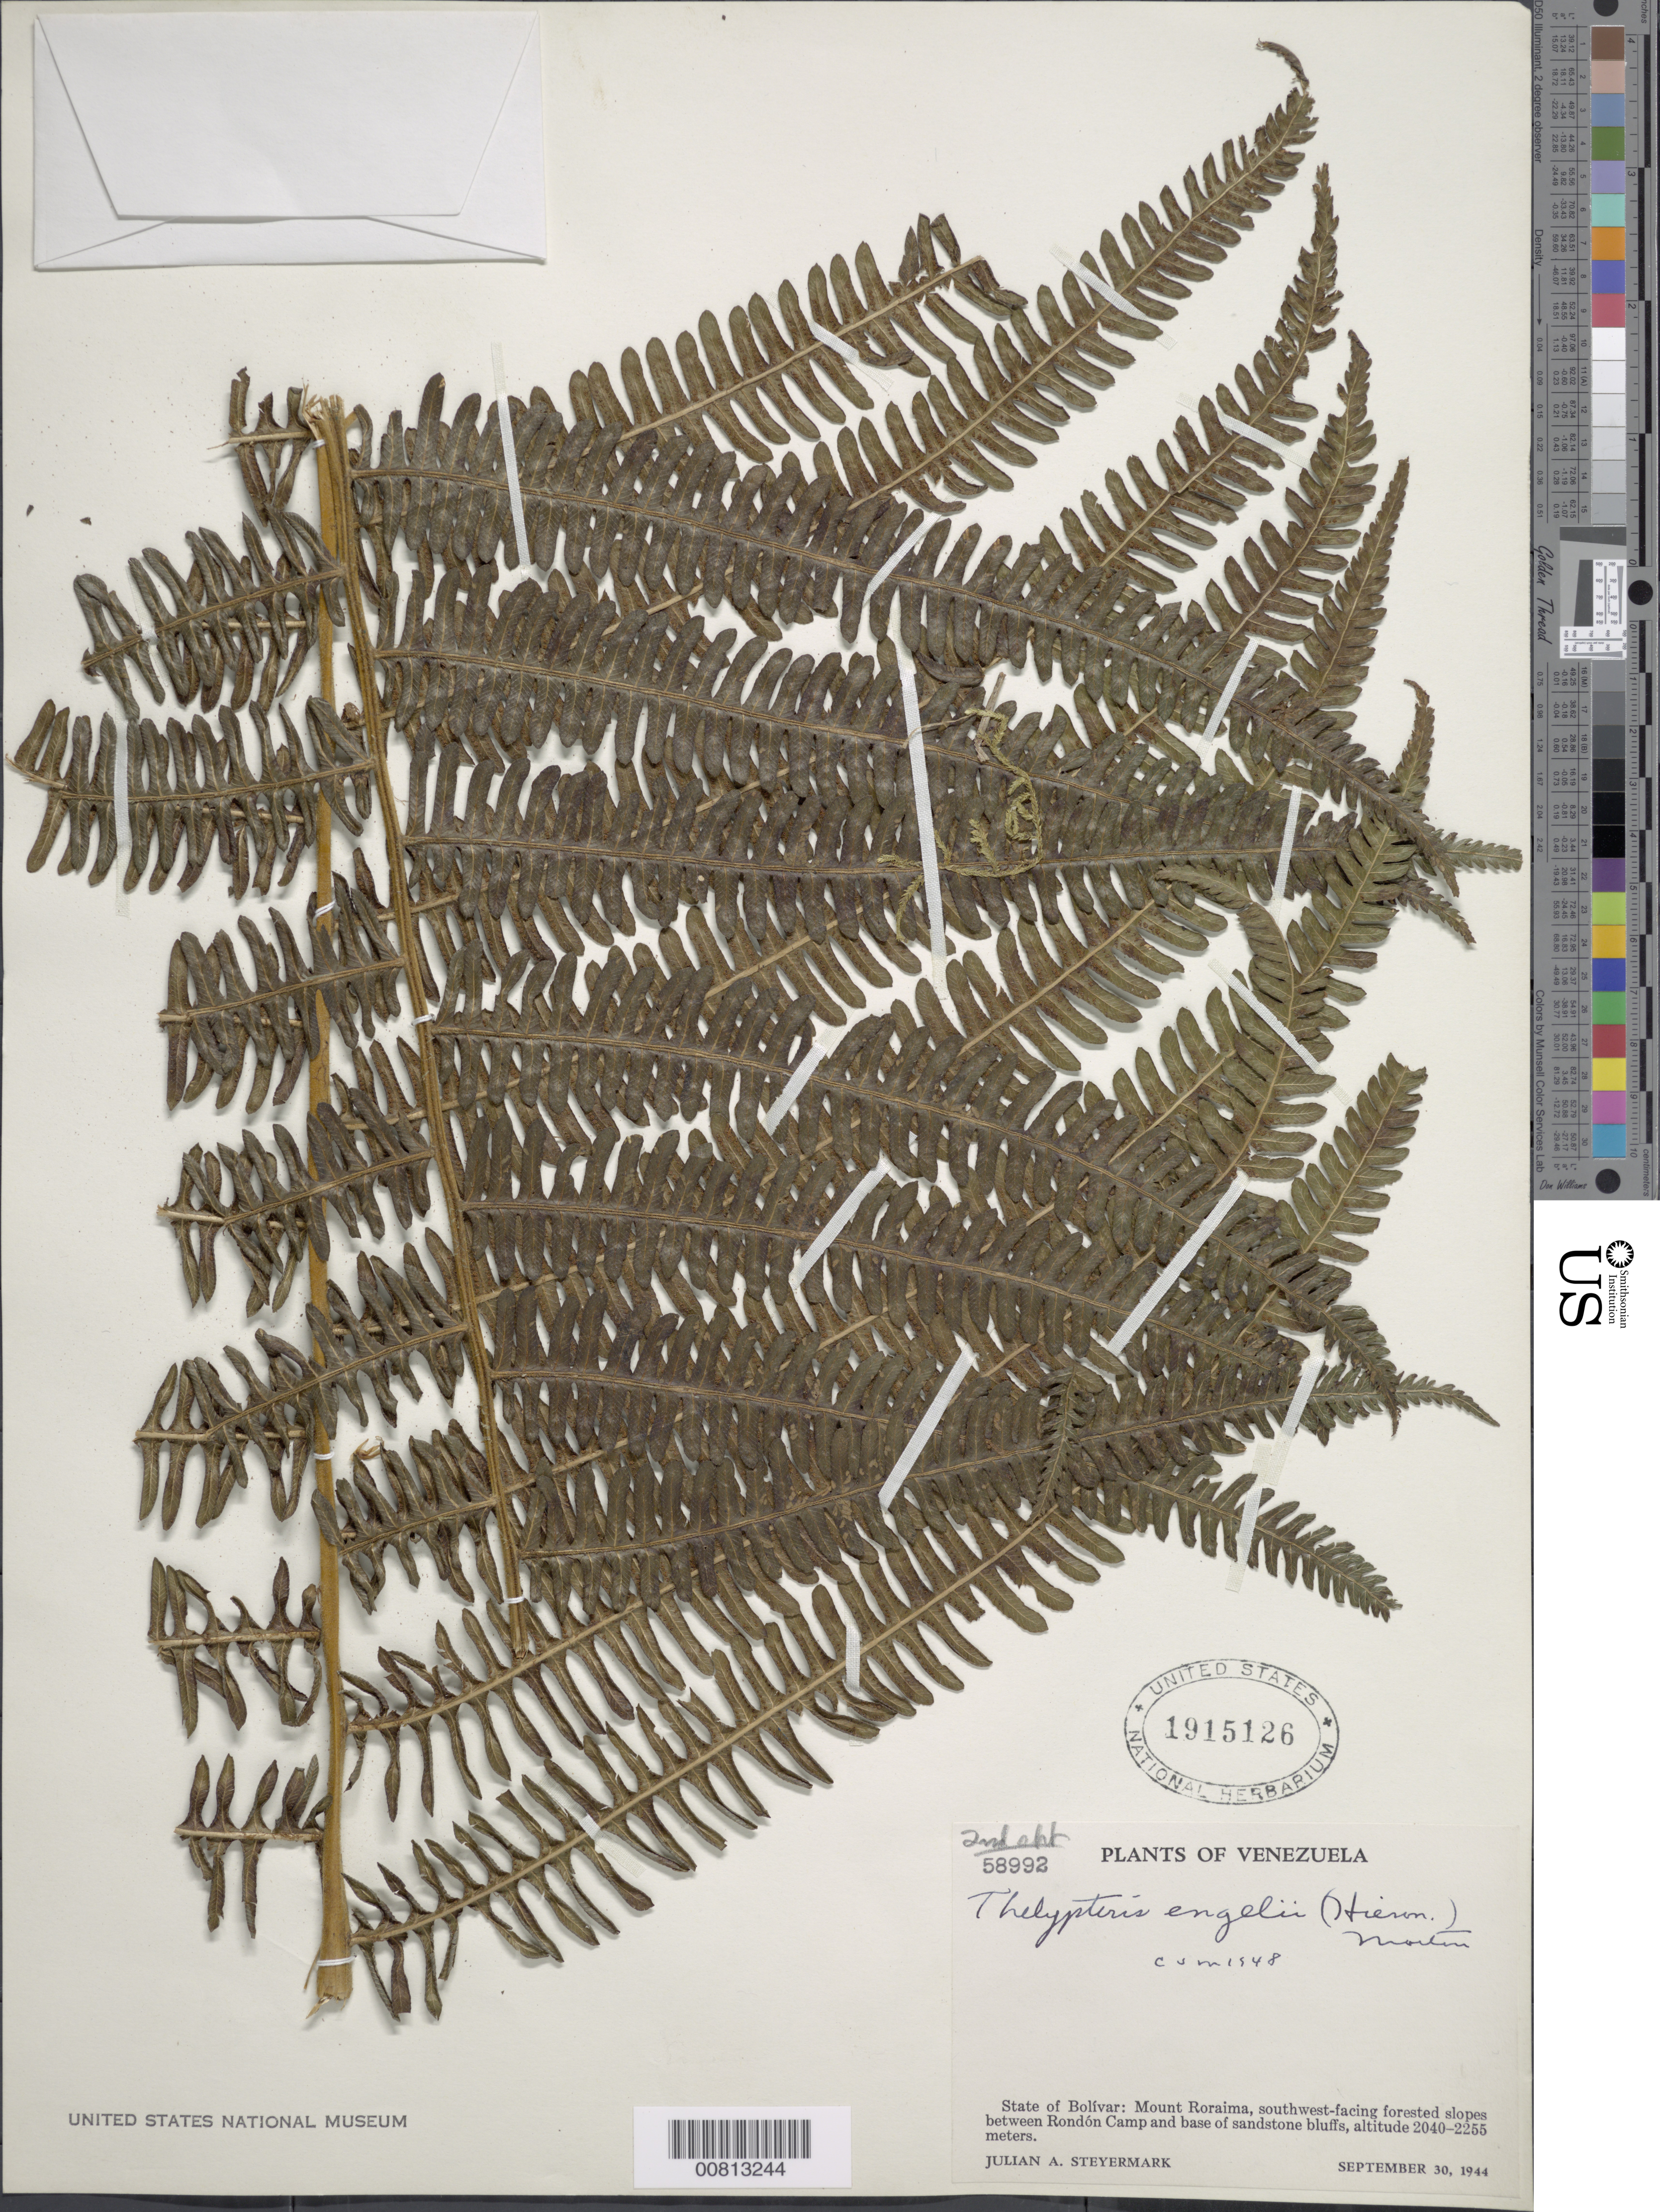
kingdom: Plantae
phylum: Tracheophyta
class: Polypodiopsida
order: Polypodiales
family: Thelypteridaceae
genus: Amauropelta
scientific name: Amauropelta rudis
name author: (Kunze) Pic. Serm.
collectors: J. Steyermark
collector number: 58992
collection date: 1944-09-30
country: Venezuela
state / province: Bolivar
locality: Mount Roraima, southwest-facing forested slopes between Rondón Camp and base of sandstone bluffs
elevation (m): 2040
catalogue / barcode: US 1915126